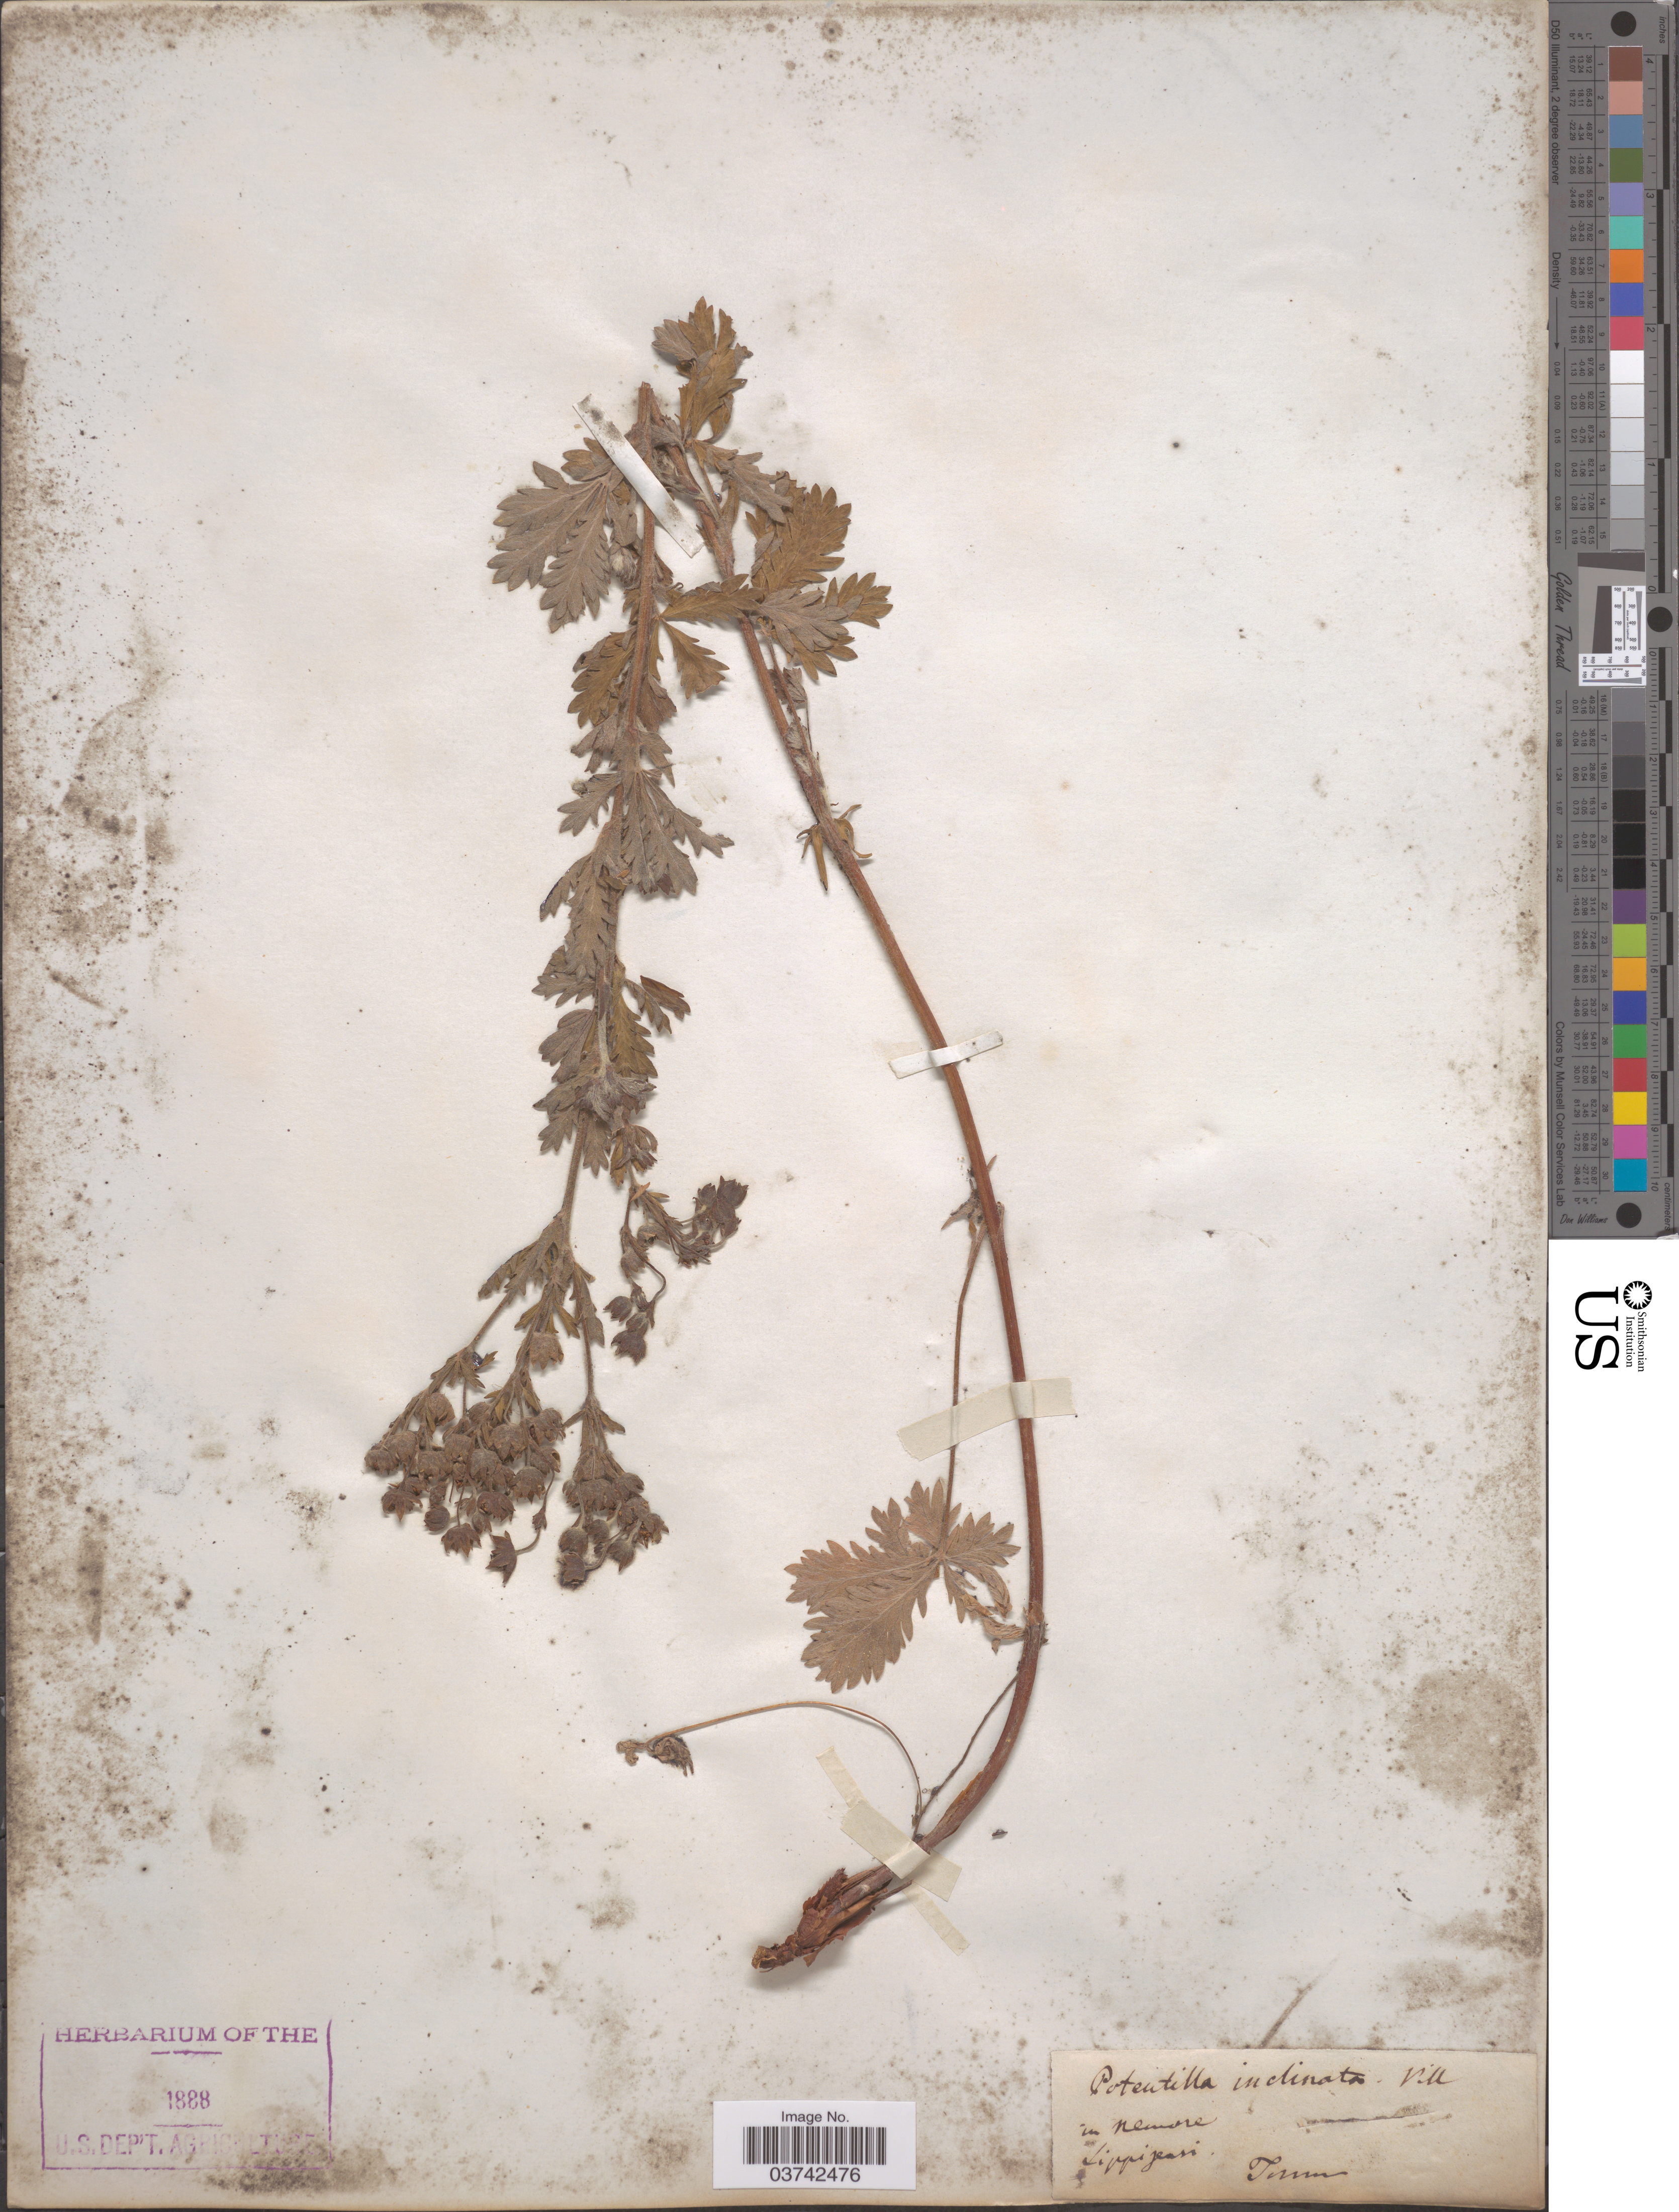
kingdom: Plantae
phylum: Tracheophyta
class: Magnoliopsida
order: Rosales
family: Rosaceae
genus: Potentilla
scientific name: Potentilla inclinata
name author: Vill.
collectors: Tommasini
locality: In nemore Lippiflasi [interpreted].